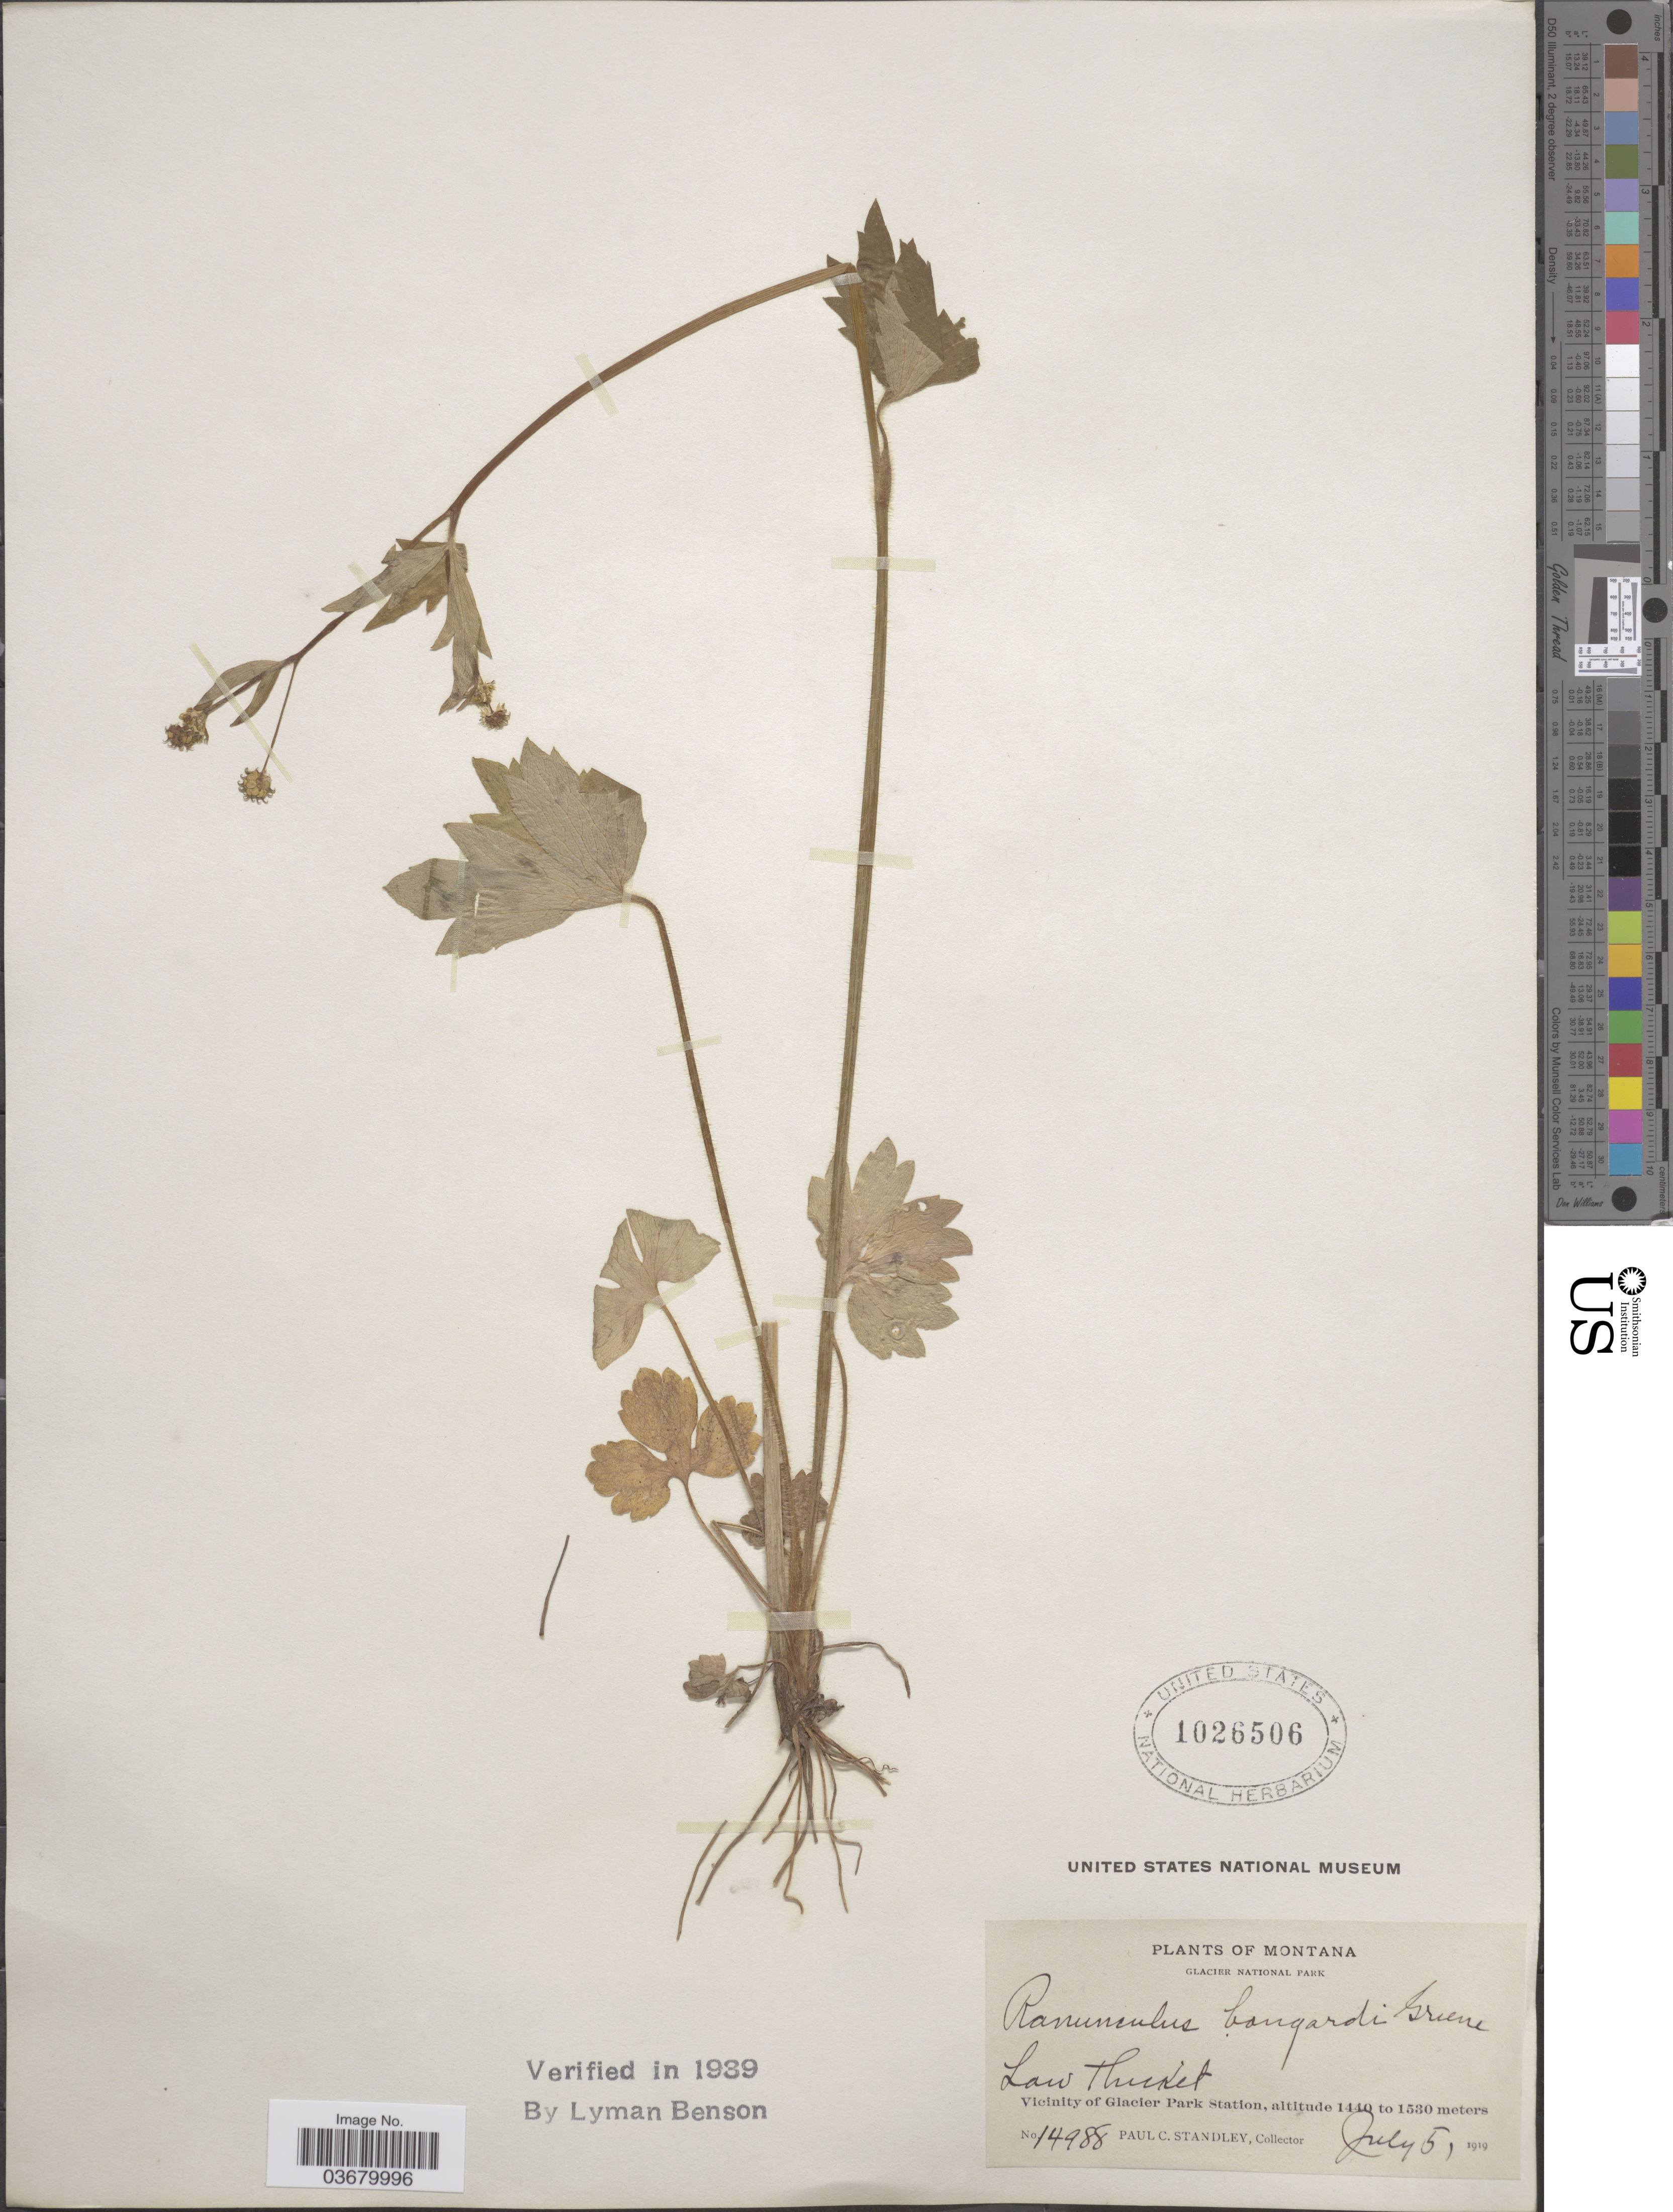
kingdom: Plantae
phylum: Tracheophyta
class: Magnoliopsida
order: Ranunculales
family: Ranunculaceae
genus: Ranunculus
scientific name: Ranunculus bongardii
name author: Greene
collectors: P. C. Standley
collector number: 14988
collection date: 1919-07-05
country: United States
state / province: Montana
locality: Glacier National Park. Vicinity of Glacier Park Station.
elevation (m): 1440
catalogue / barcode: US 1026506